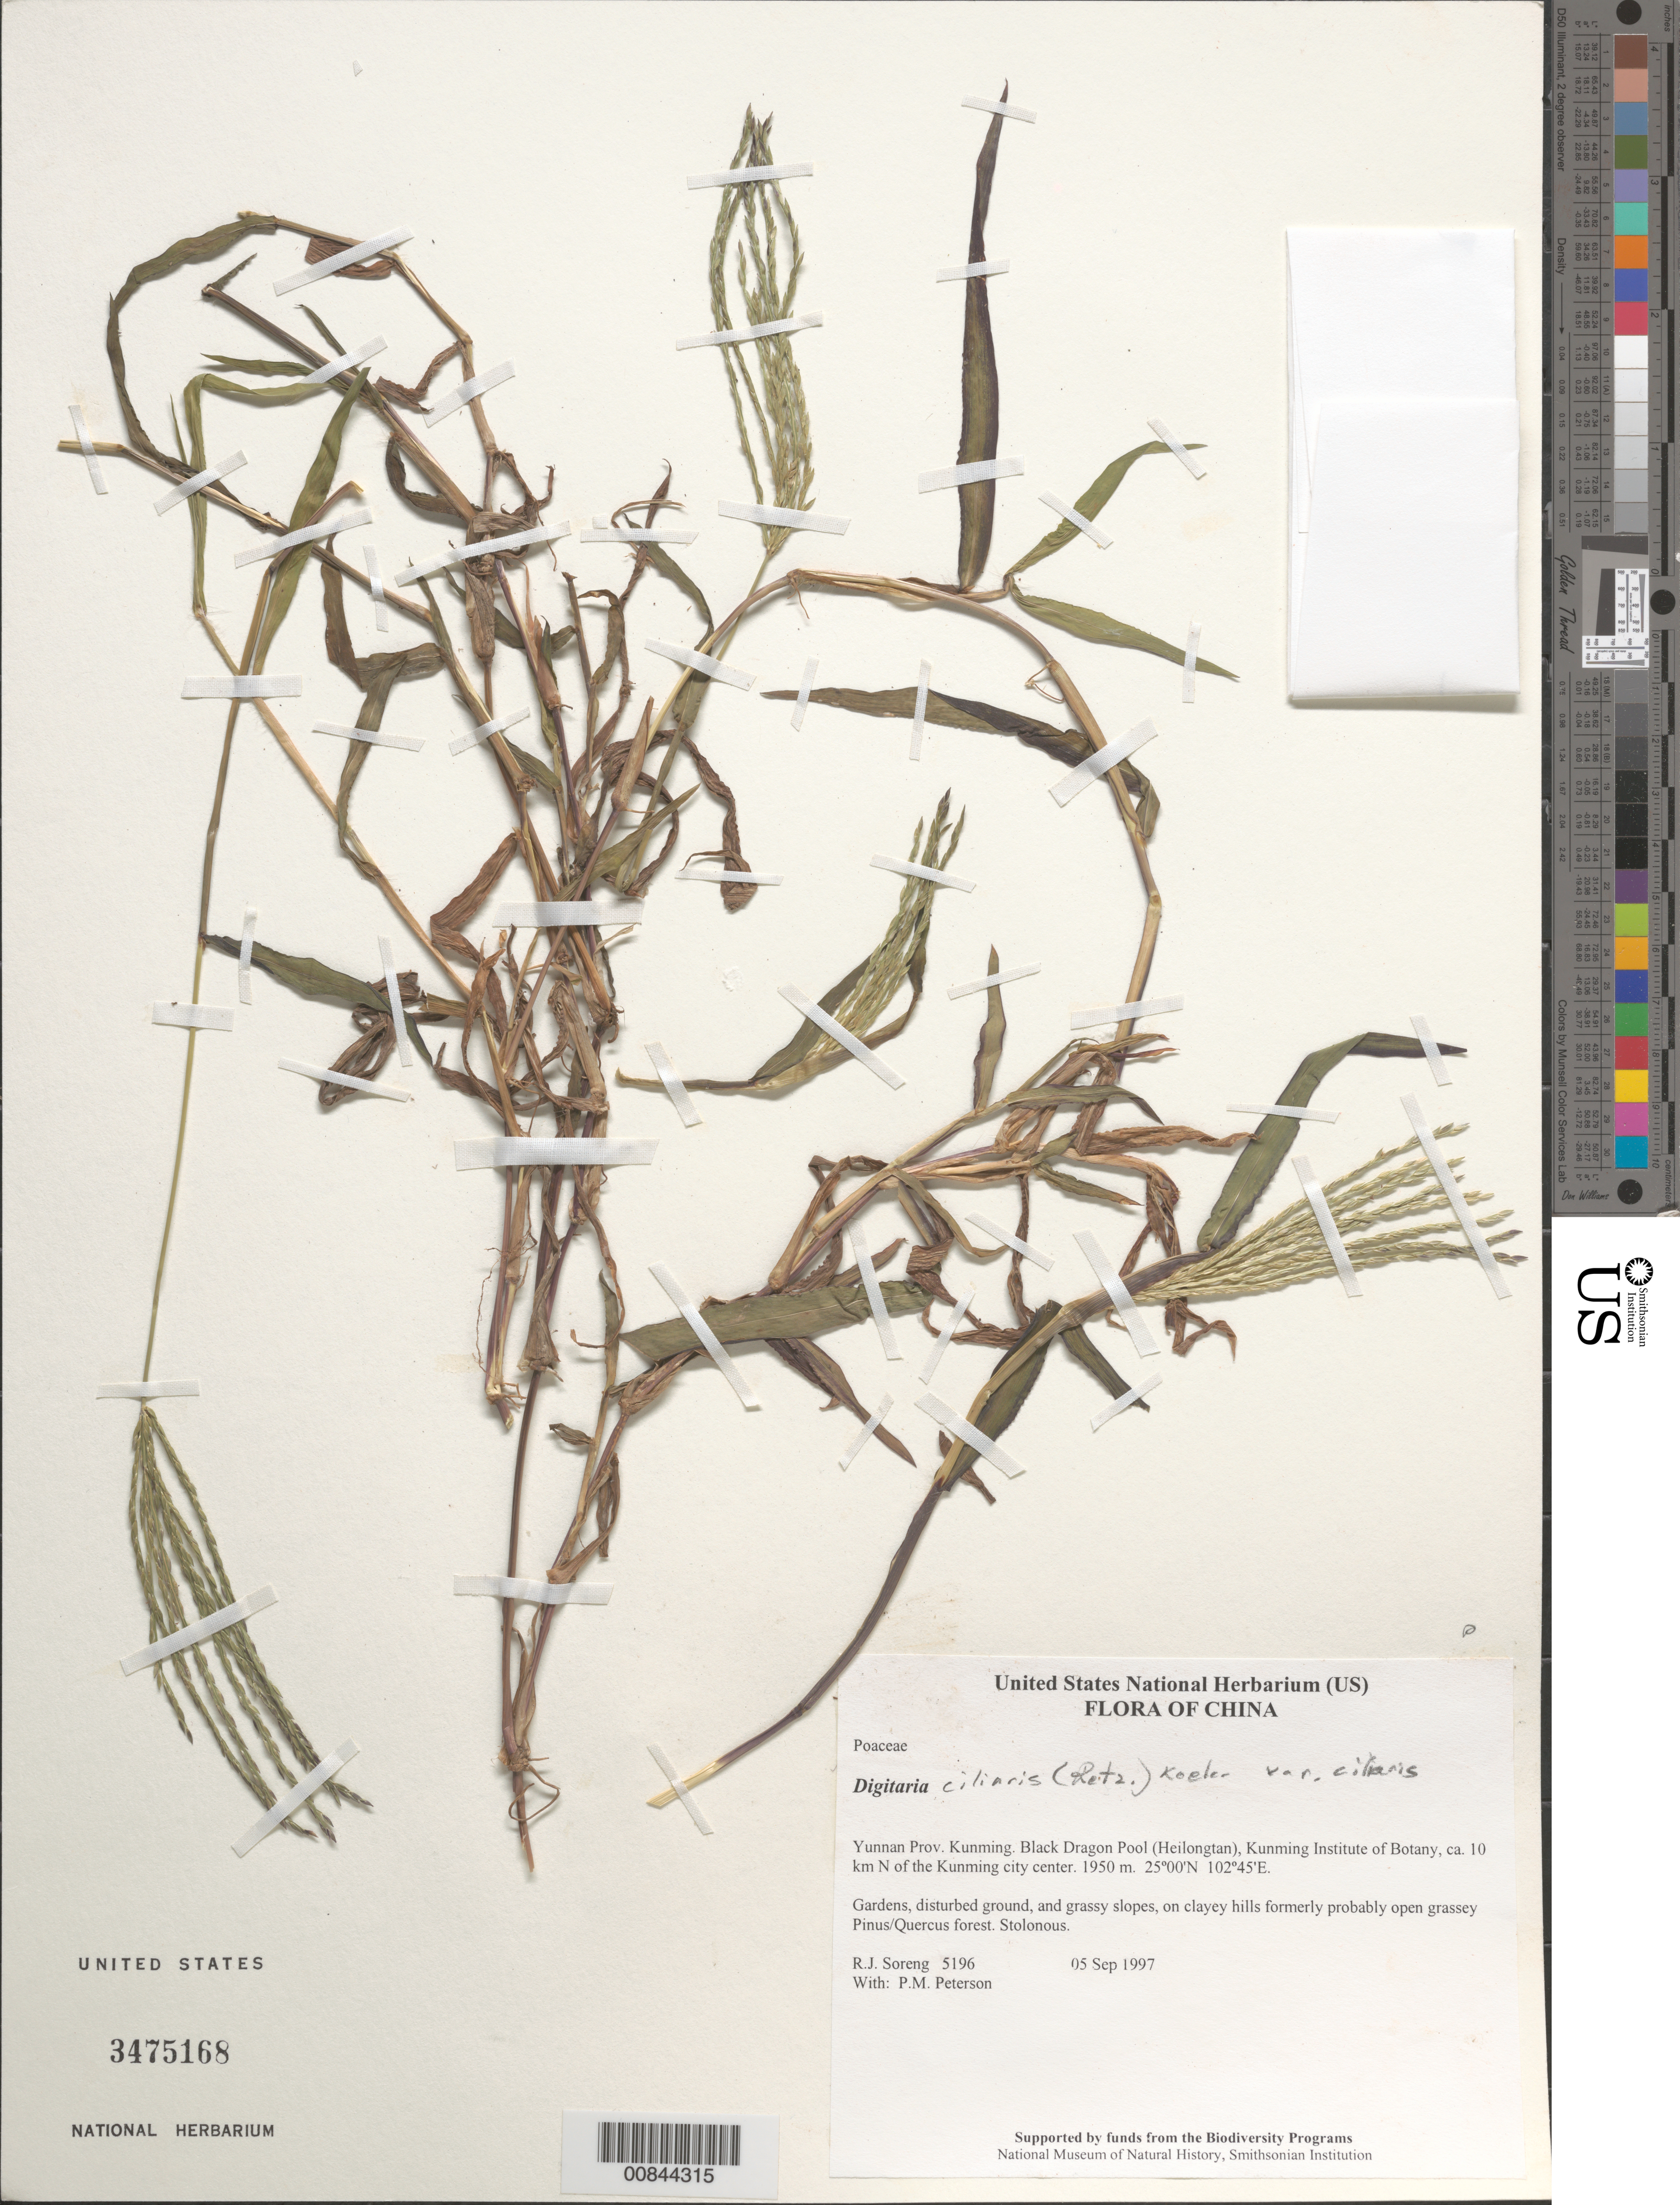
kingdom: Plantae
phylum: Tracheophyta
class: Liliopsida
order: Poales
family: Poaceae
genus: Digitaria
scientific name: Digitaria ciliaris var. ciliaris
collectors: R. J. Soreng & P. M. Peterson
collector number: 5196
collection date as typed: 05 Sep 1997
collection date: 1997-09-05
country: China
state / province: Yunnan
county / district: Kunming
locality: Black Dragon Pool (Heilongtan), Kunming Institute of Botany, ca. 10 km N of the Kunming city center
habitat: Gardens, disturbed ground, and grassy slopes, on clayey hills formerly probably open grassey Pinus/Quercus forest.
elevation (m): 1950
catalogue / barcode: US 3475168